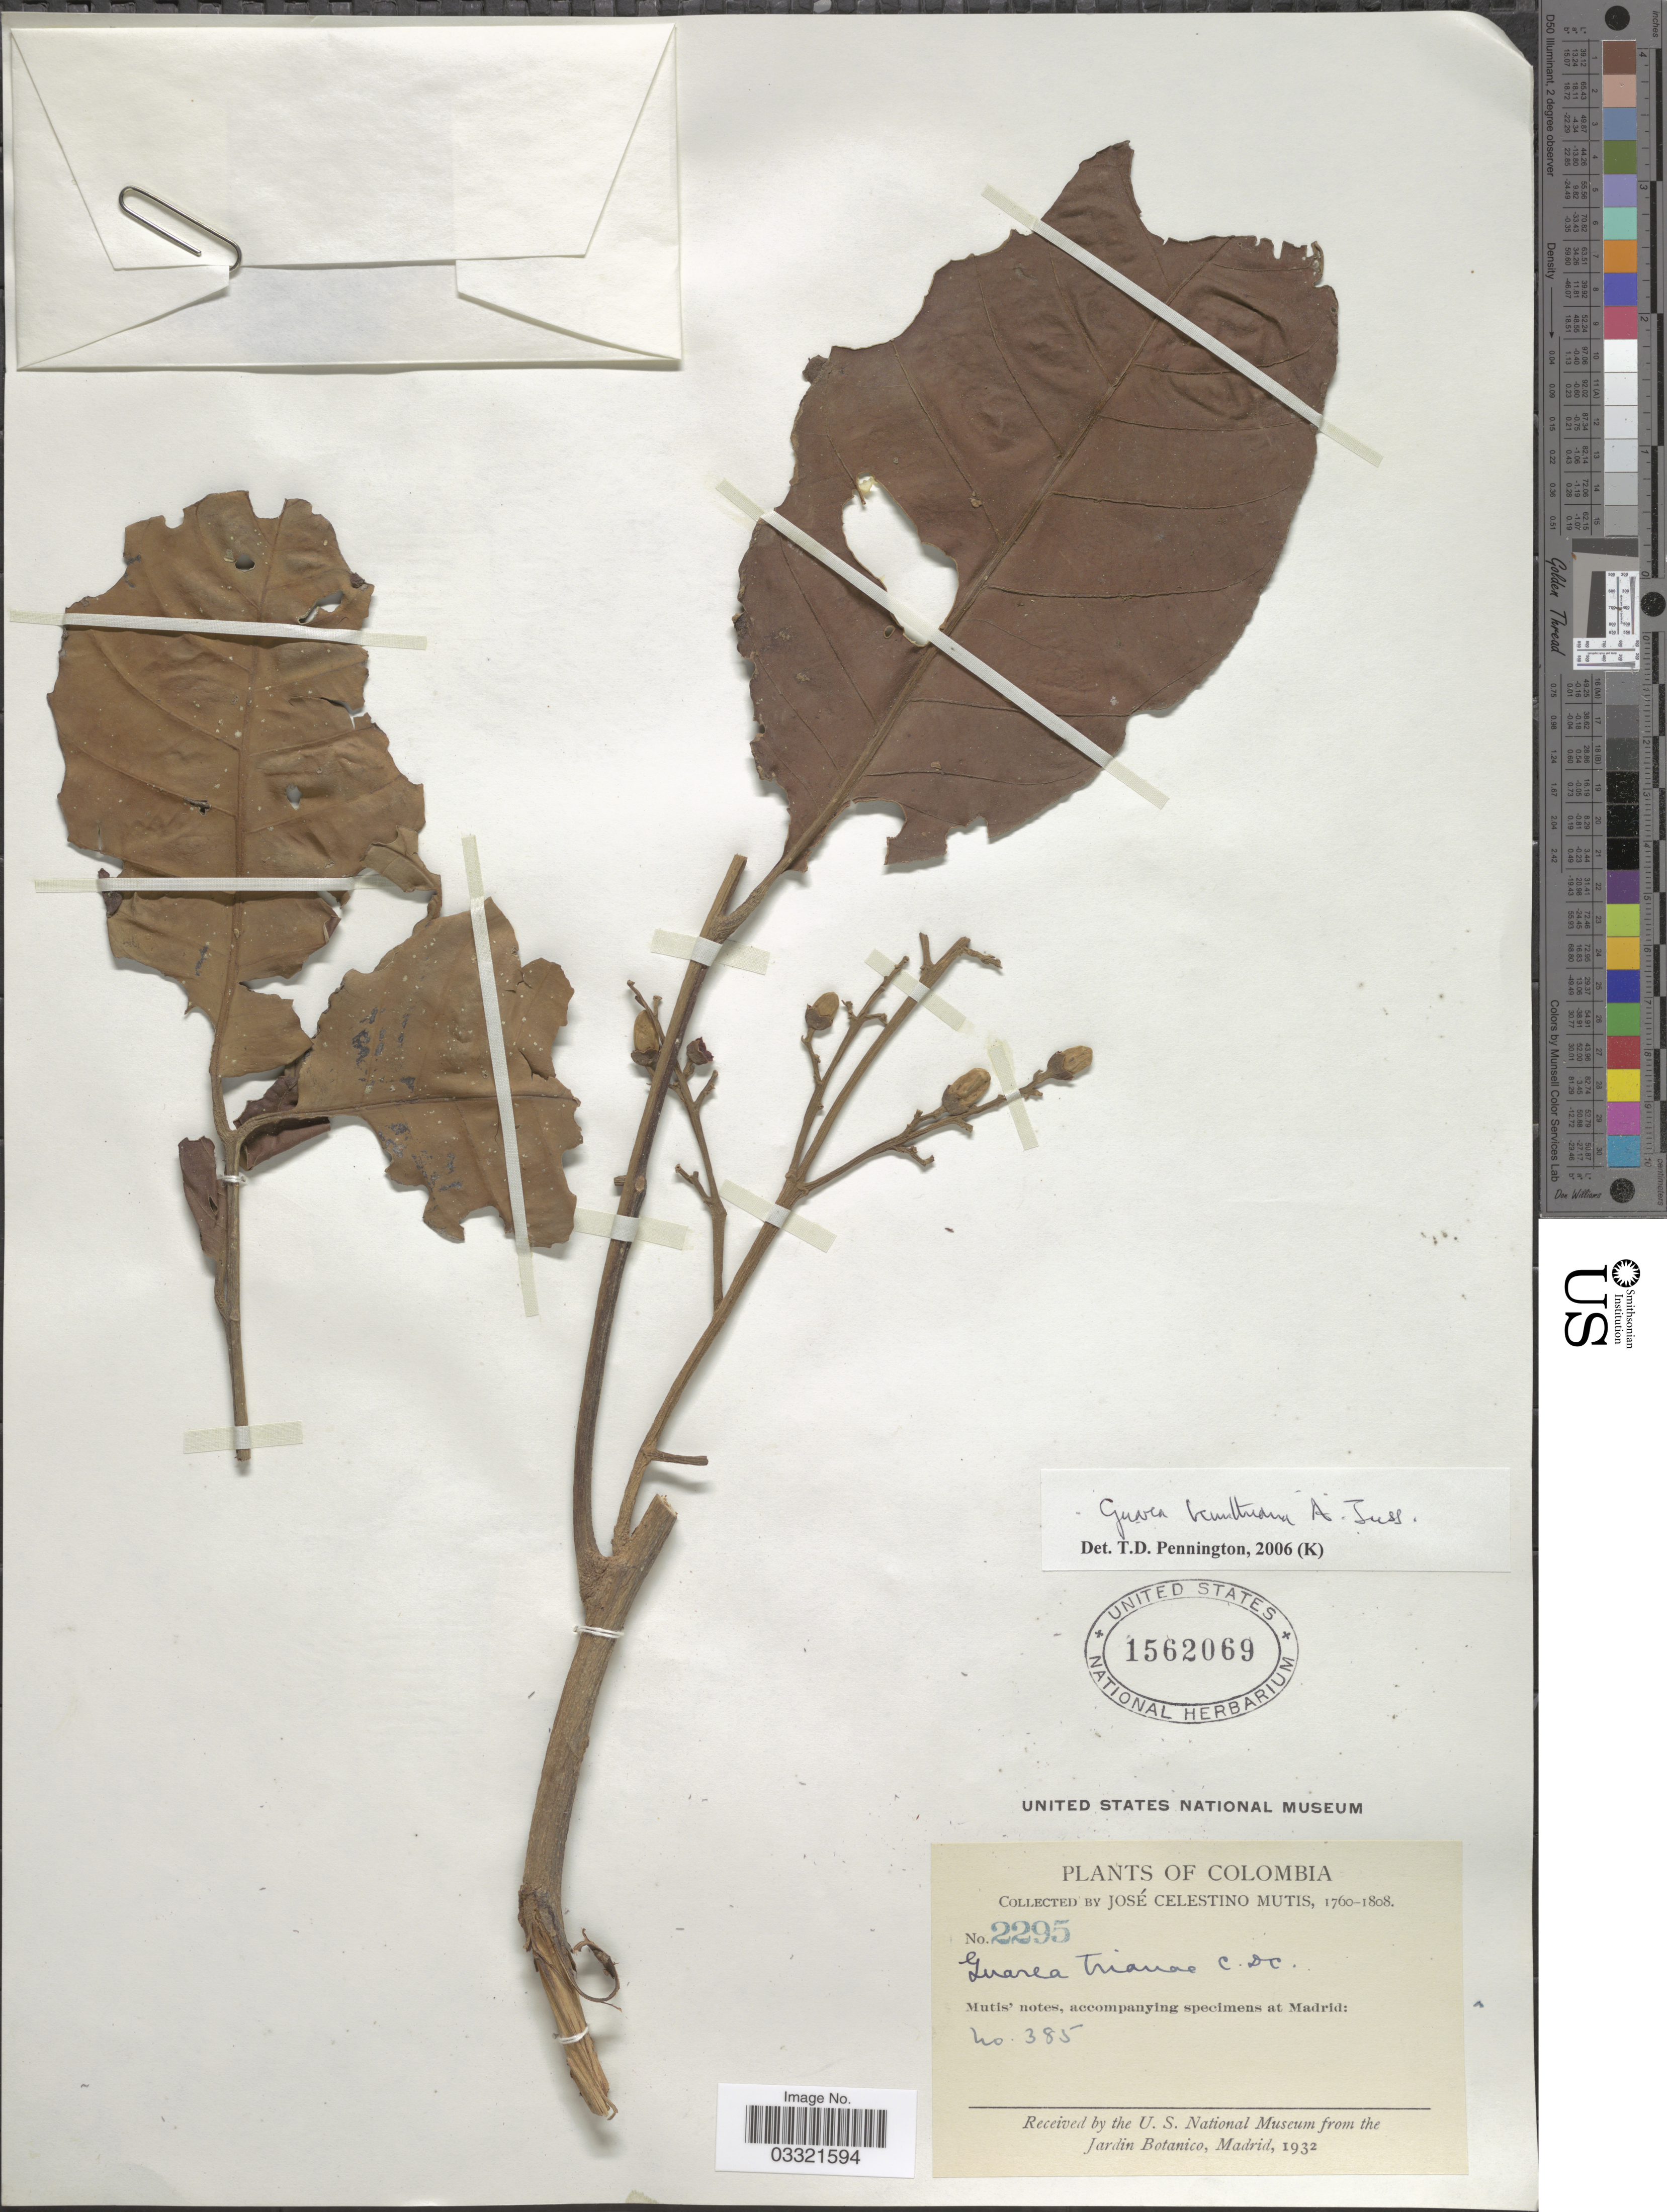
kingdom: Plantae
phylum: Tracheophyta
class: Magnoliopsida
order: Sapindales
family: Meliaceae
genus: Guarea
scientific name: Guarea kunthiana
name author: A. Juss.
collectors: J. C. B. Mutis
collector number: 2295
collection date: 1760/1808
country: Colombia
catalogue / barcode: US 1562069